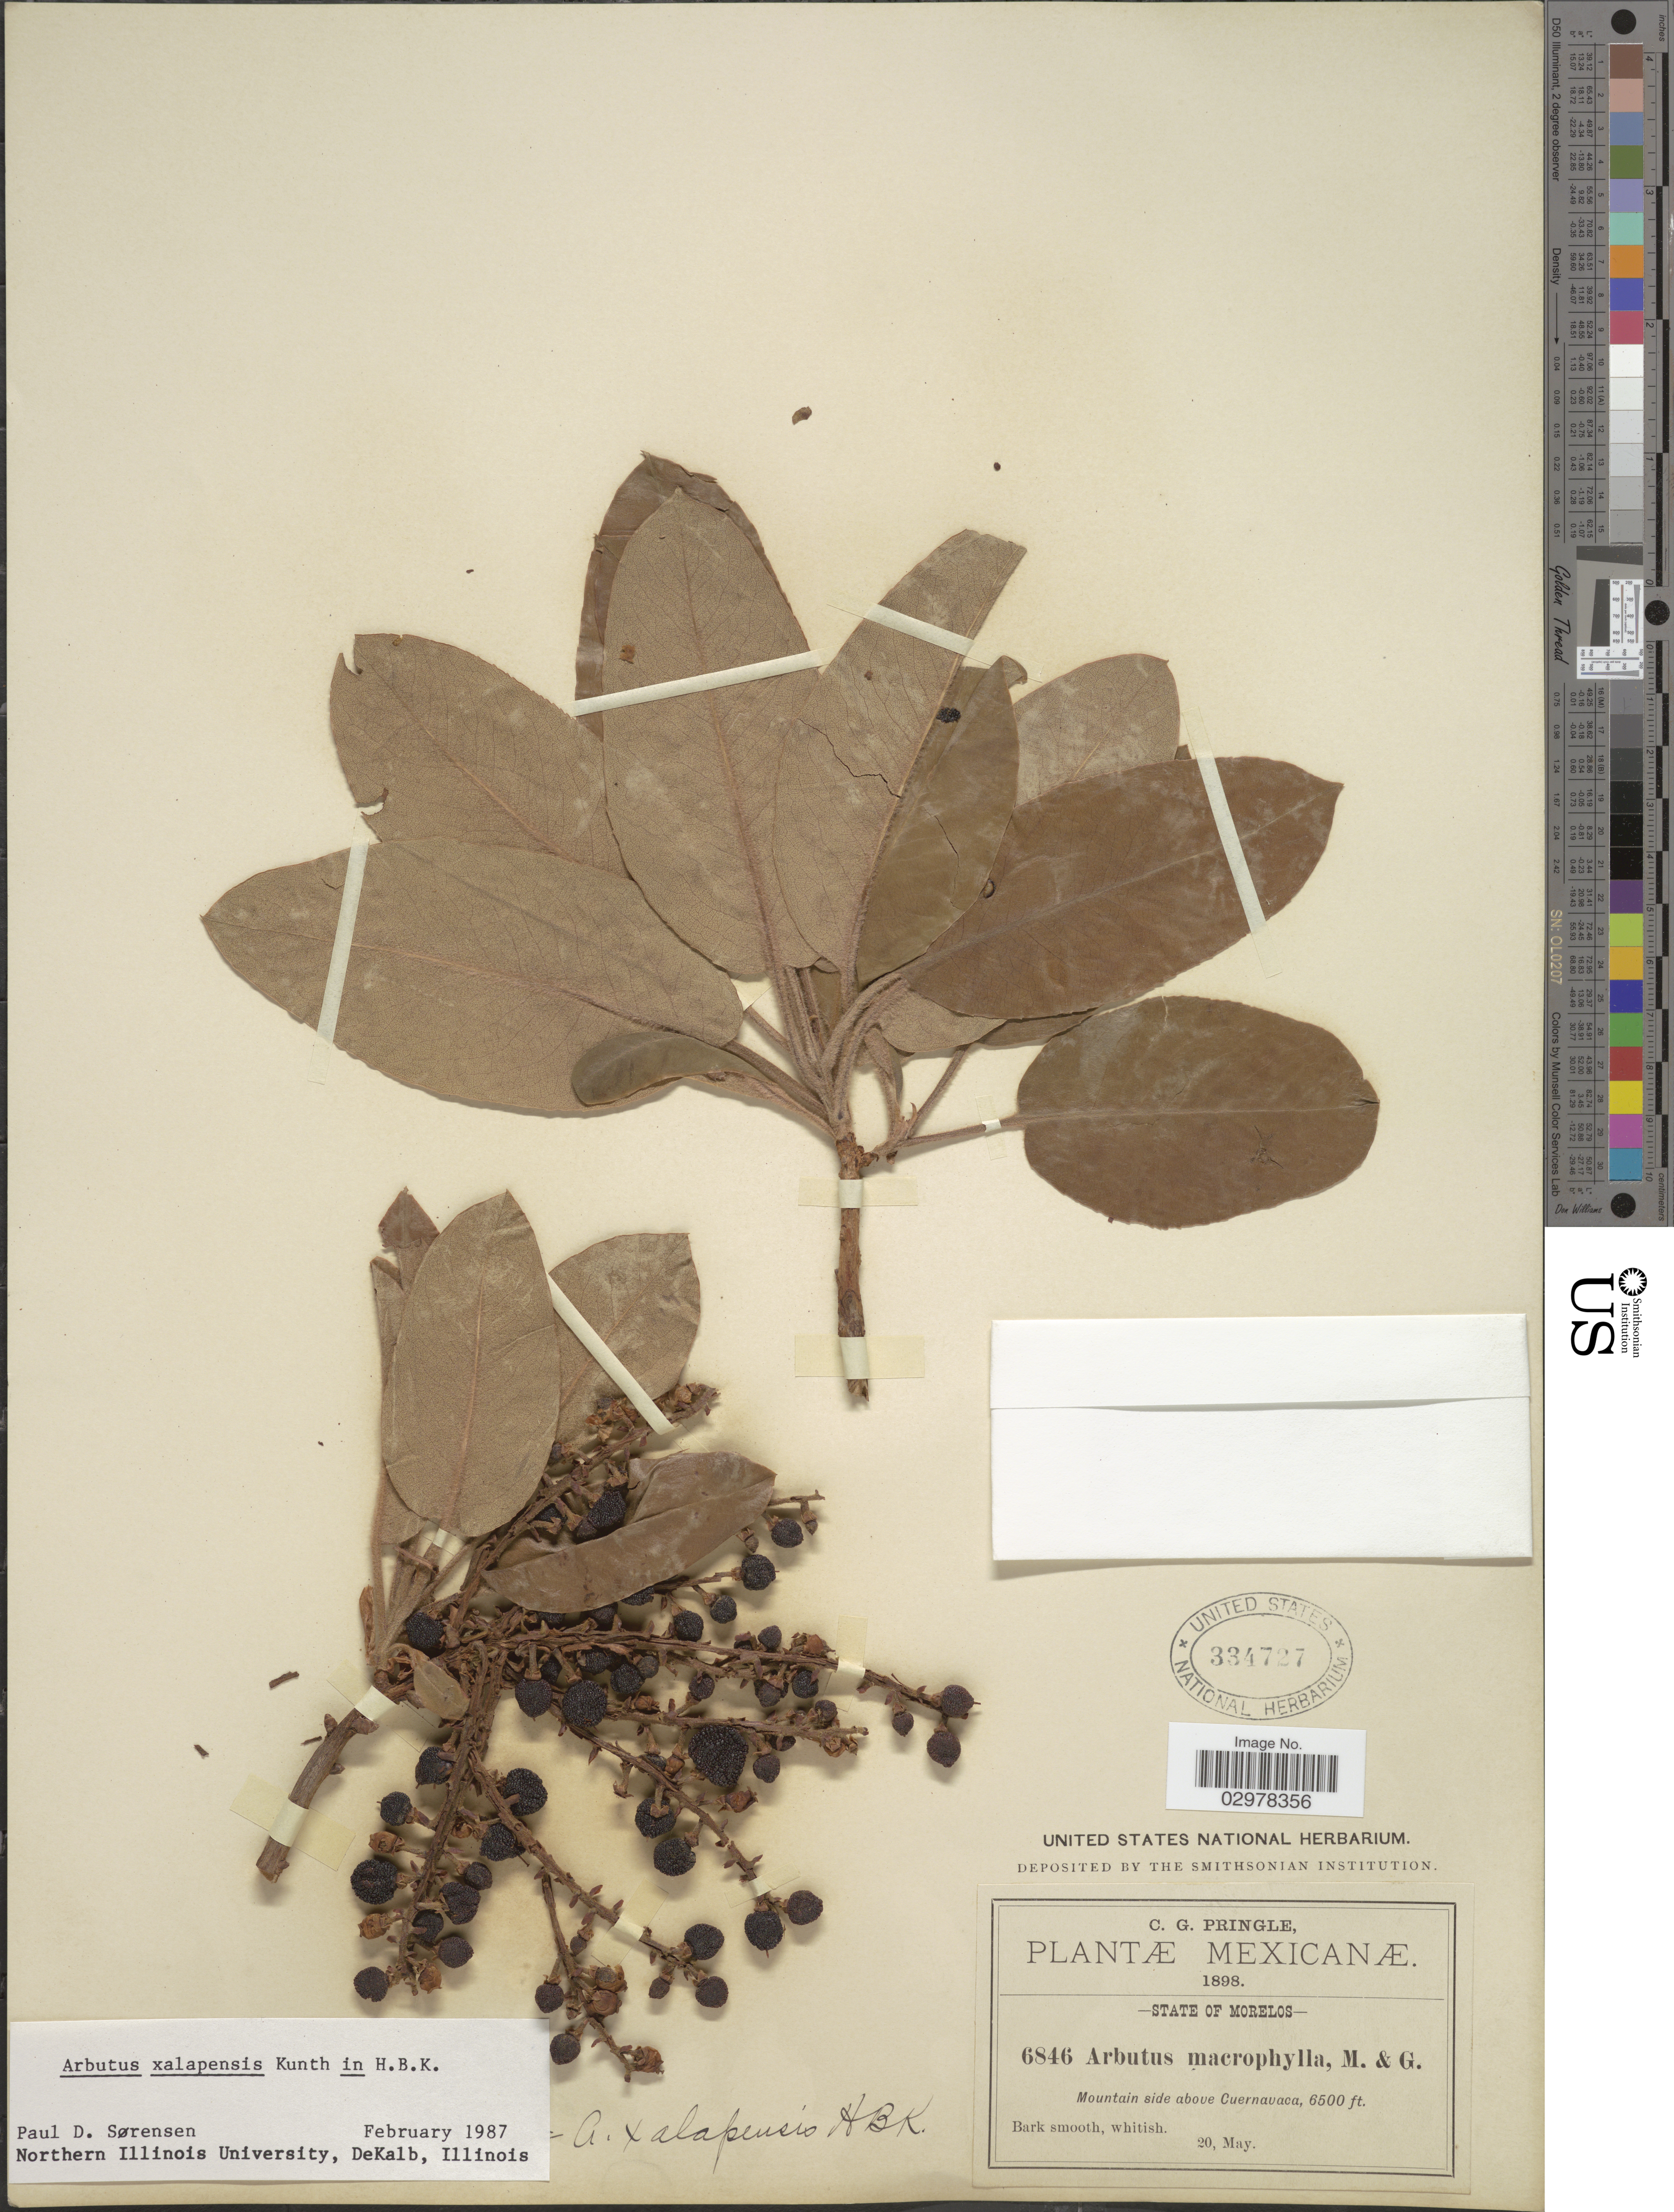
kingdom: Plantae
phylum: Tracheophyta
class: Magnoliopsida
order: Ericales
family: Ericaceae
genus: Arbutus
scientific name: Arbutus xalapensis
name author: Kunth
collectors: C. G. Pringle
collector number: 6846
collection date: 1898-05-20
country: Mexico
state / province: Morelos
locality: Mountain side above Cuernavaca.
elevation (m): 1981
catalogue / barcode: US 334727